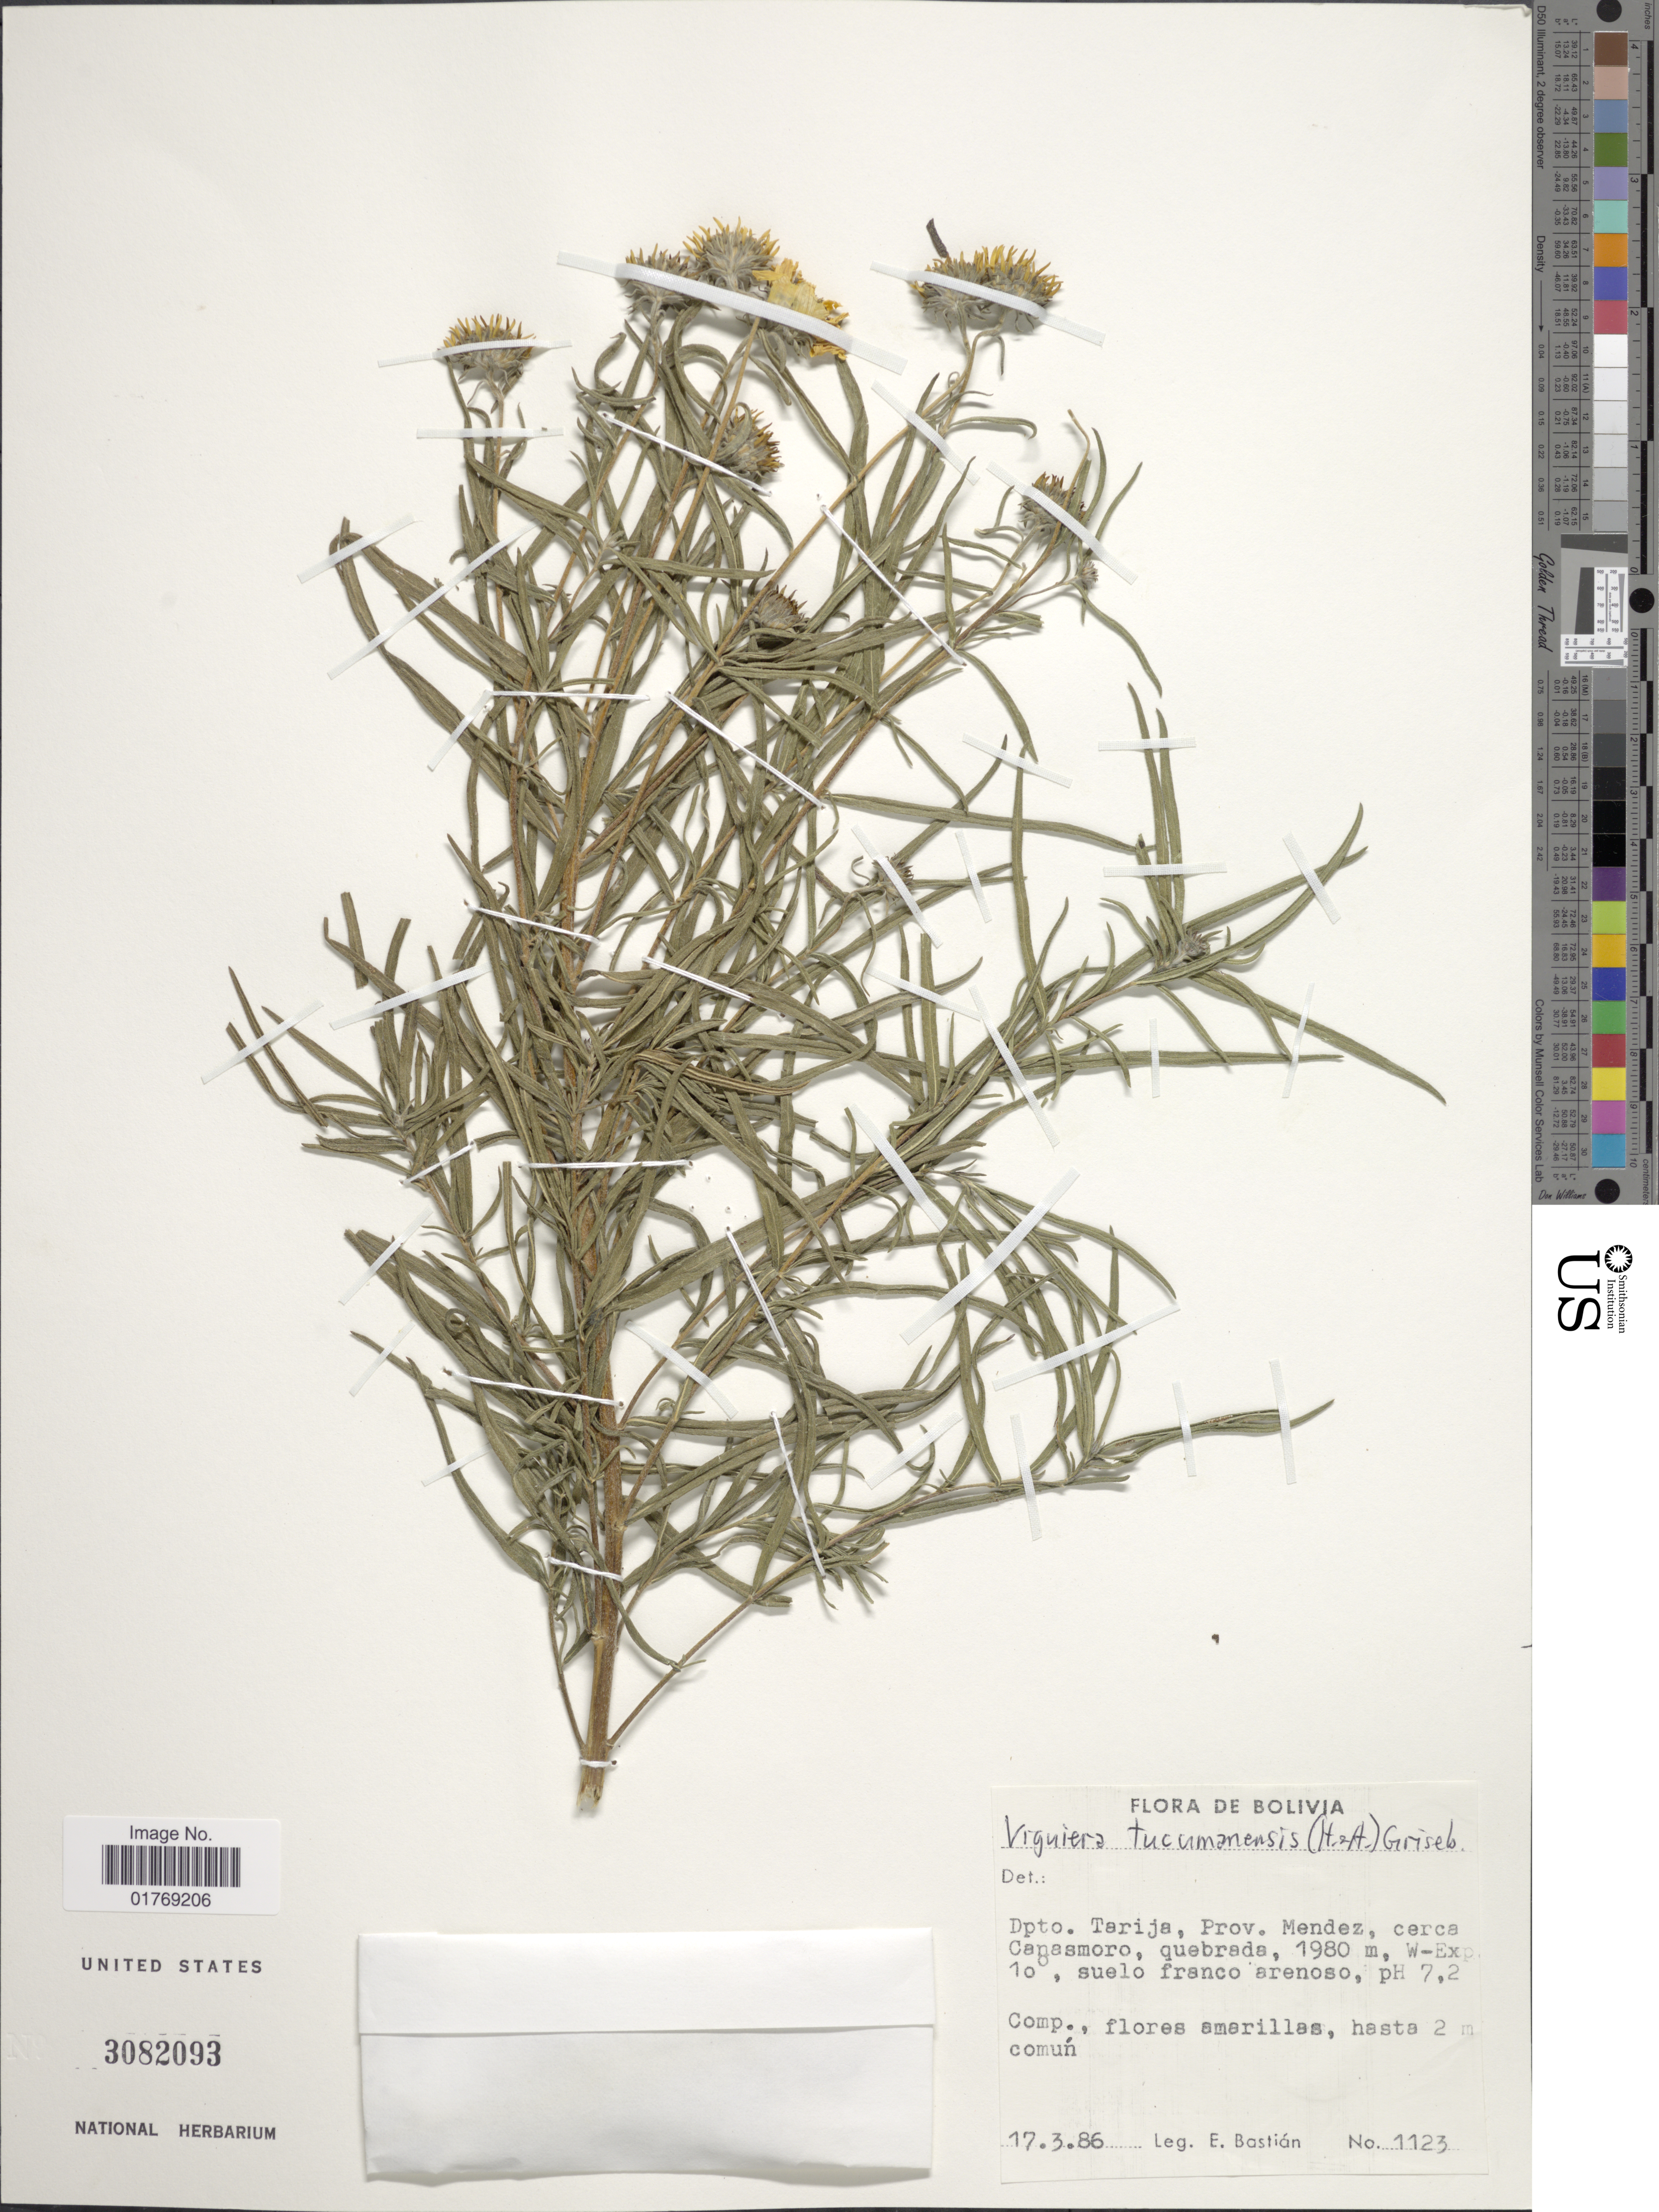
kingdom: Plantae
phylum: Tracheophyta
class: Magnoliopsida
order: Asterales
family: Asteraceae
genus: Viguiera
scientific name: Viguiera tucumanensis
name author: (Hook. & Arn.) Griseb.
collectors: E. Bastian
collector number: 1123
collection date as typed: Transcribed d/m/y: 17/3/86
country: Bolivia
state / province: Tarija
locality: Dpto. Tarija, Prov. Mendez, cerca Canasmoro, quebrada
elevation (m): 1980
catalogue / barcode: US 3082093